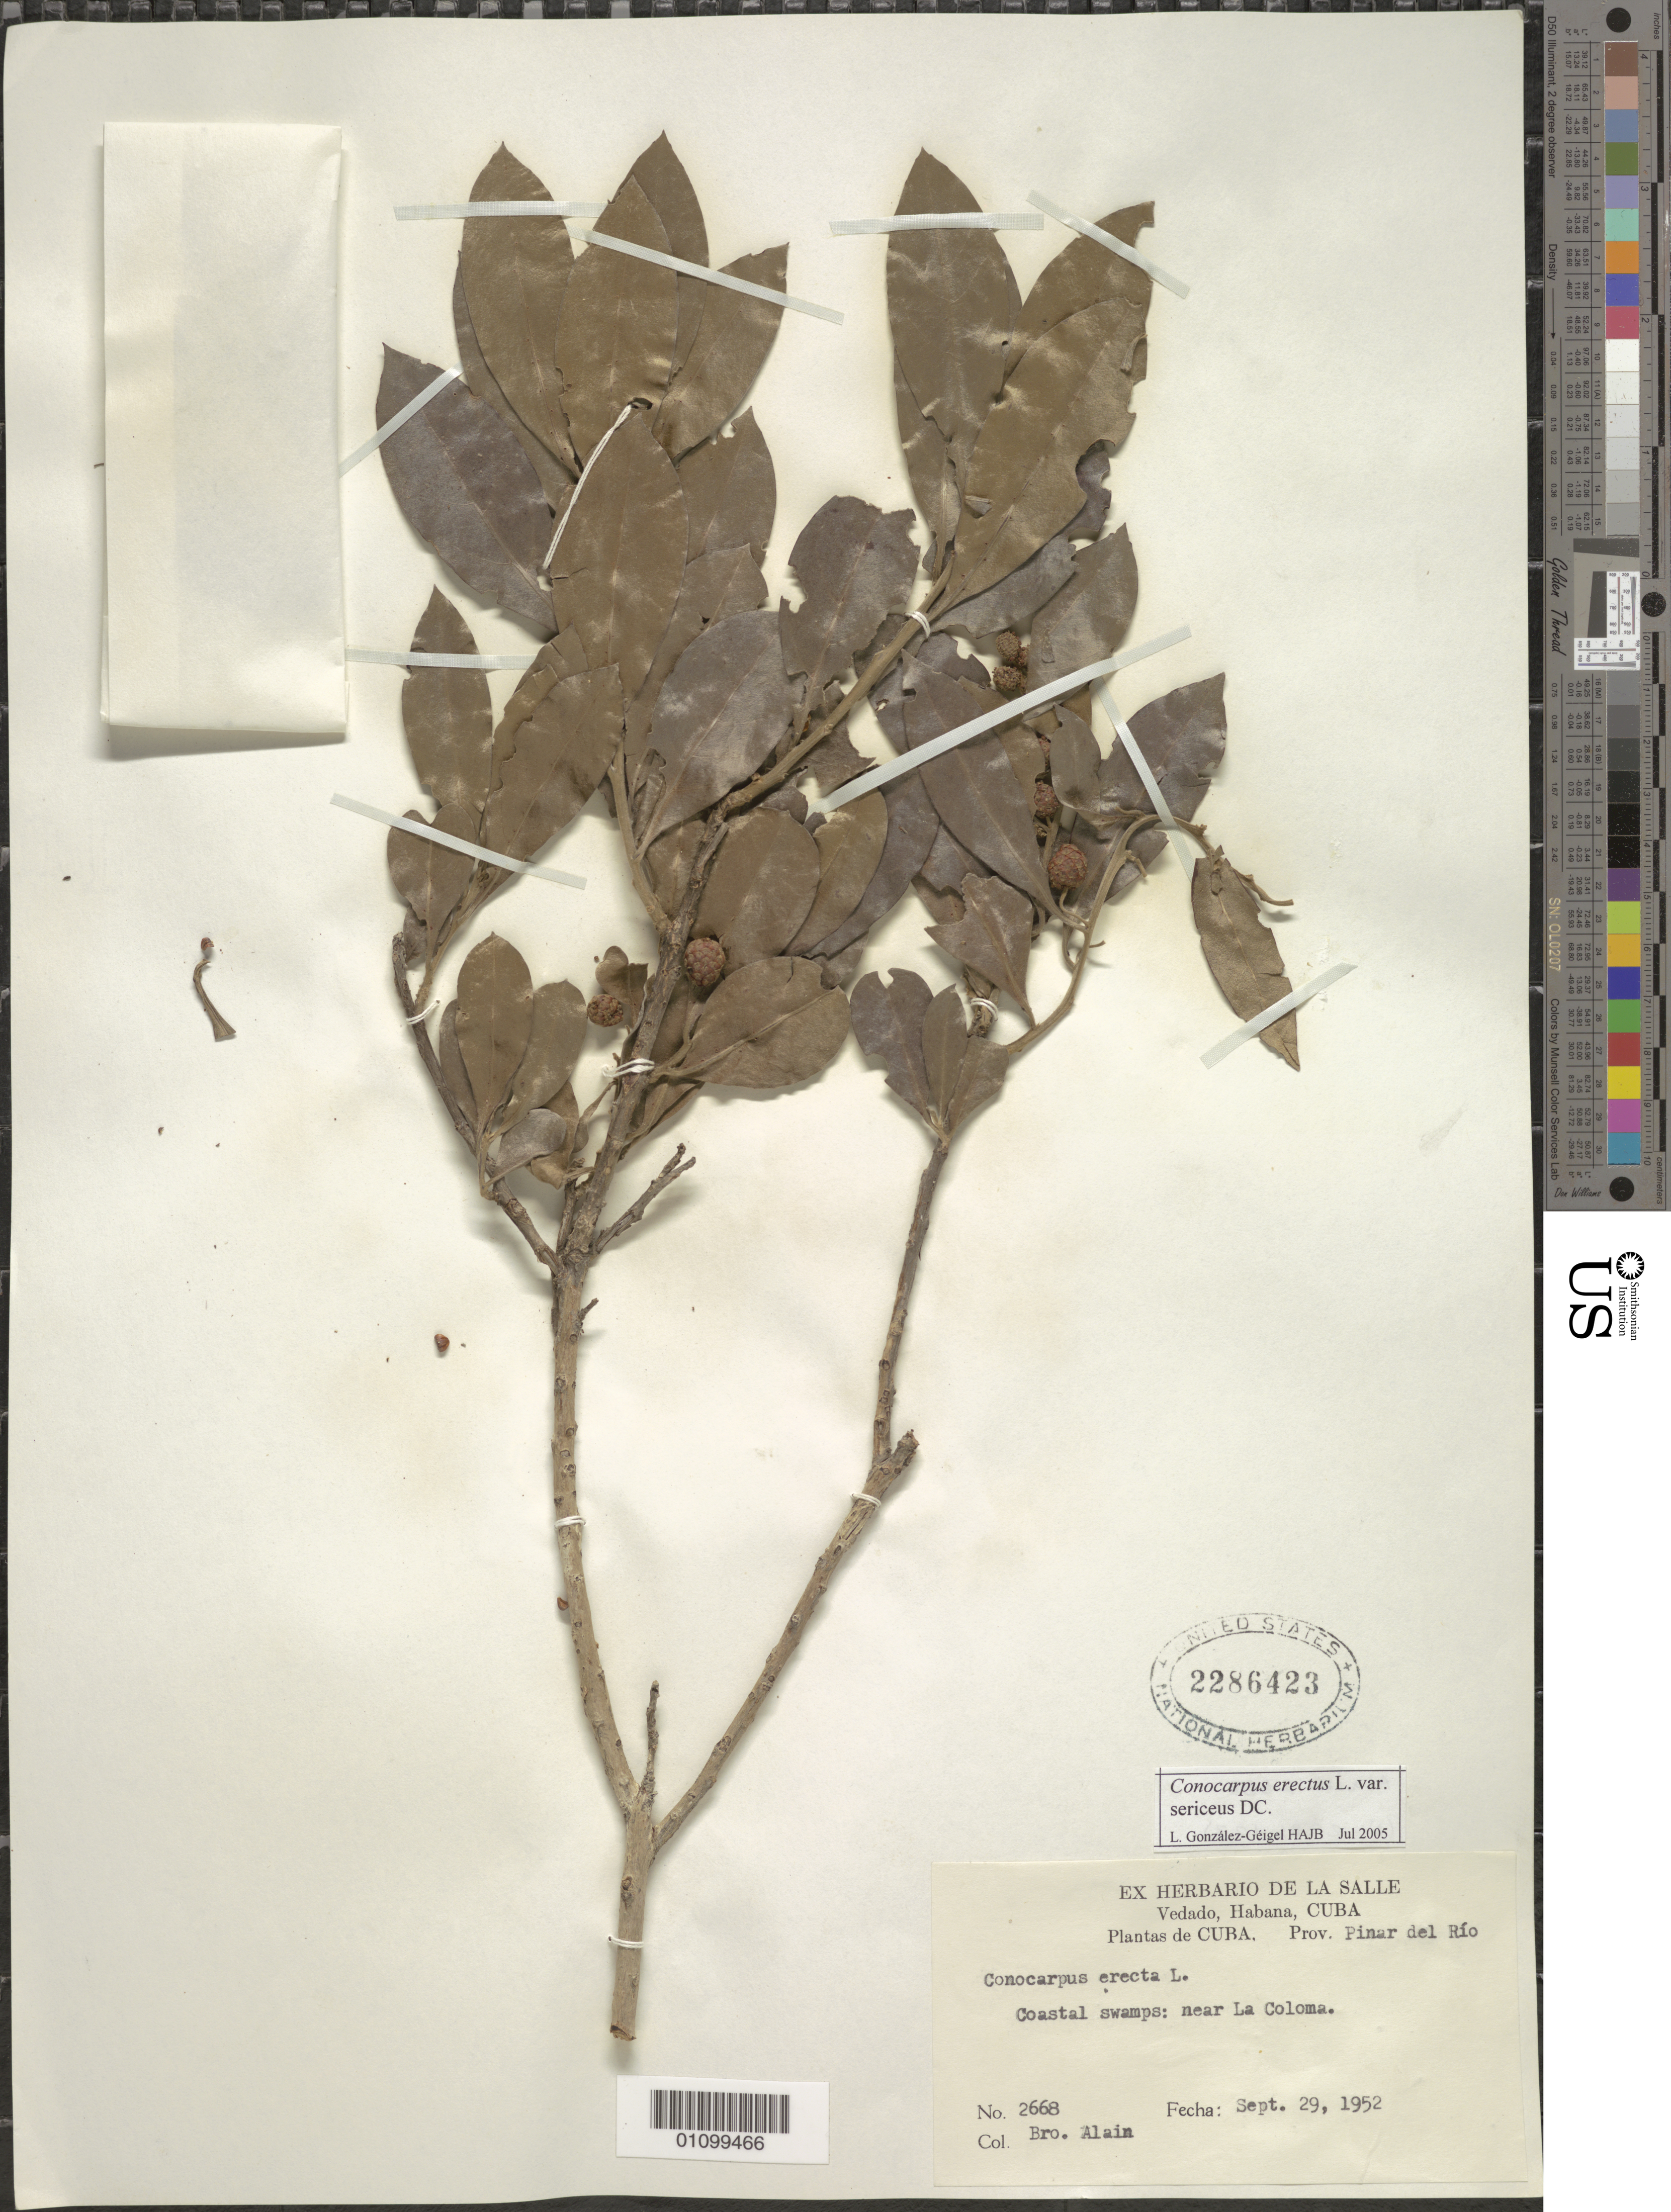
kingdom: Plantae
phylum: Tracheophyta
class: Magnoliopsida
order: Myrtales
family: Combretaceae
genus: Conocarpus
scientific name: Conocarpus erectus var. sericeus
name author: E. Forst. ex DC.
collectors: A. H. Liogier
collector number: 2668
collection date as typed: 29 Sep 1952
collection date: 1952-09-29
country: Cuba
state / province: Pinar del Rio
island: Cuba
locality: Coastal swamps: near La Coloma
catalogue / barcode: US 2286423